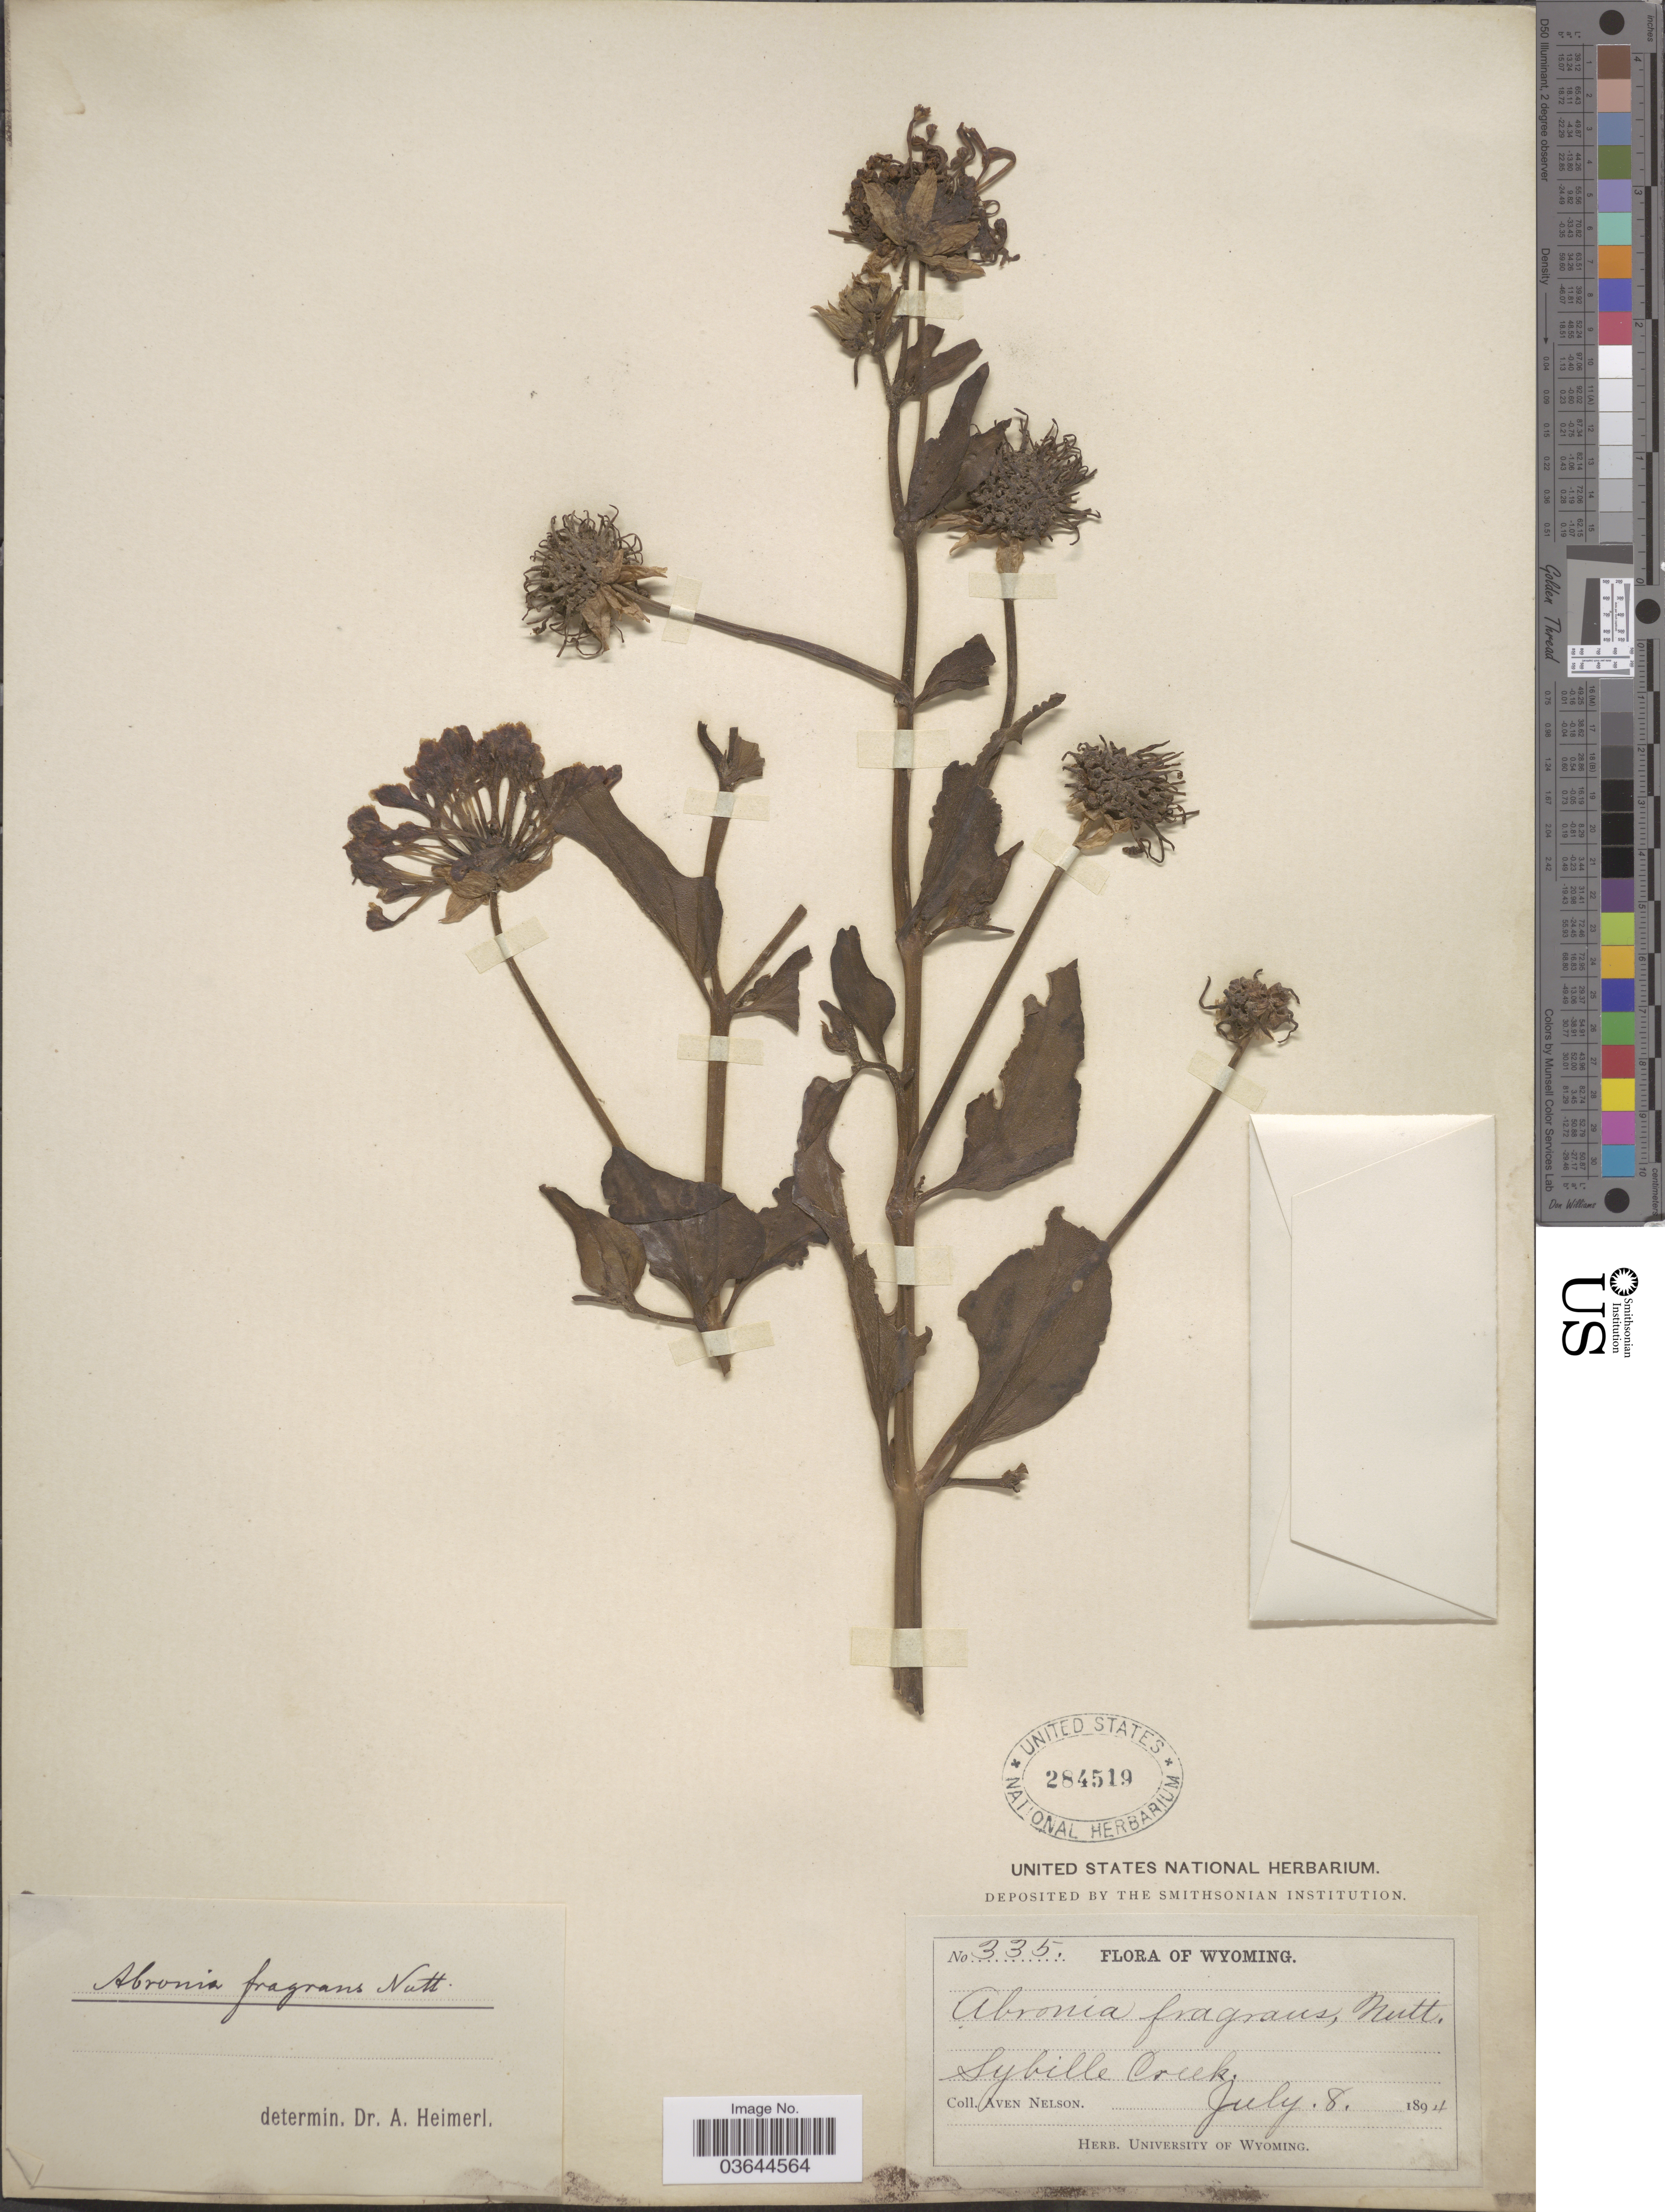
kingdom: Plantae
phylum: Tracheophyta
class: Magnoliopsida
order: Caryophyllales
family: Nyctaginaceae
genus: Abronia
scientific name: Abronia fragrans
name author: Nutt. ex Hook.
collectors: A. Nelson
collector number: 335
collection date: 1894-07-08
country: United States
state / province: Wyoming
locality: Sybille Creek.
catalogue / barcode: US 284519